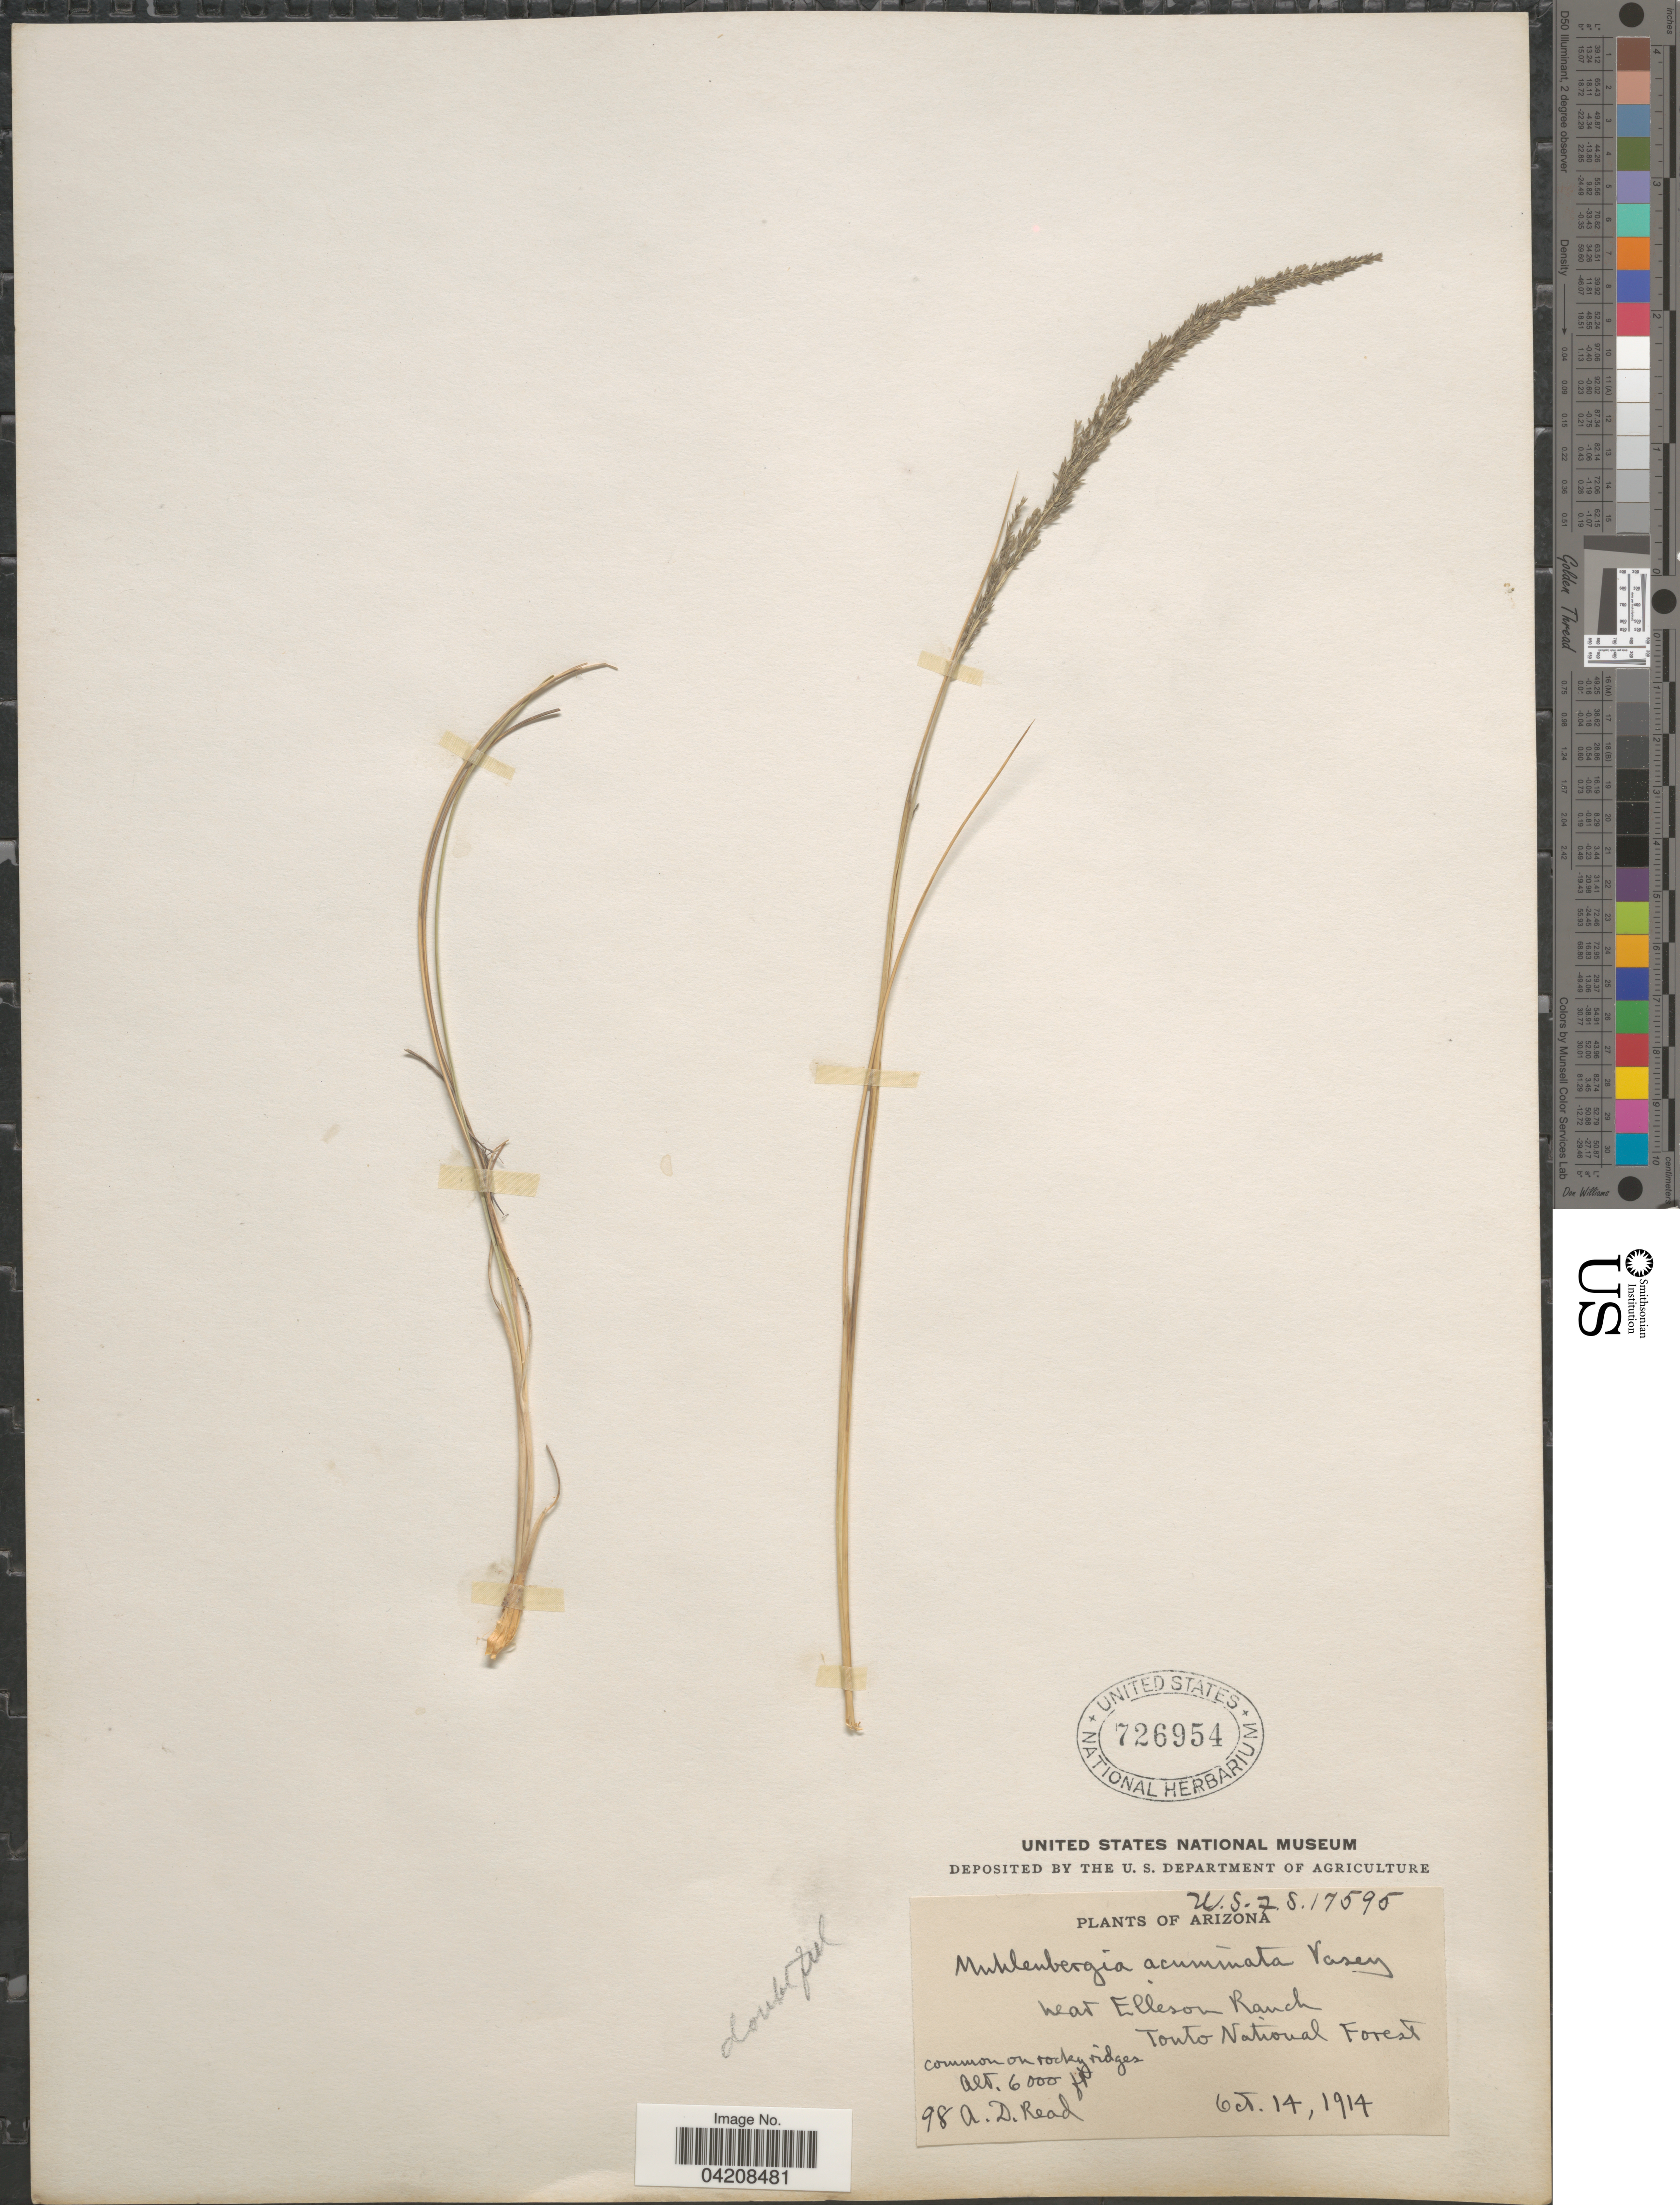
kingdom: Plantae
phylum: Tracheophyta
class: Liliopsida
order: Poales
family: Poaceae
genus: Muhlenbergia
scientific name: Muhlenbergia dubia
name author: E. Fourn.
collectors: A. D. Read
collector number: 98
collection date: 1914-10-14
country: United States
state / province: Arizona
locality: Near Elleson Ranch. Tonto National Forest.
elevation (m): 1829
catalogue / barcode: US 726954